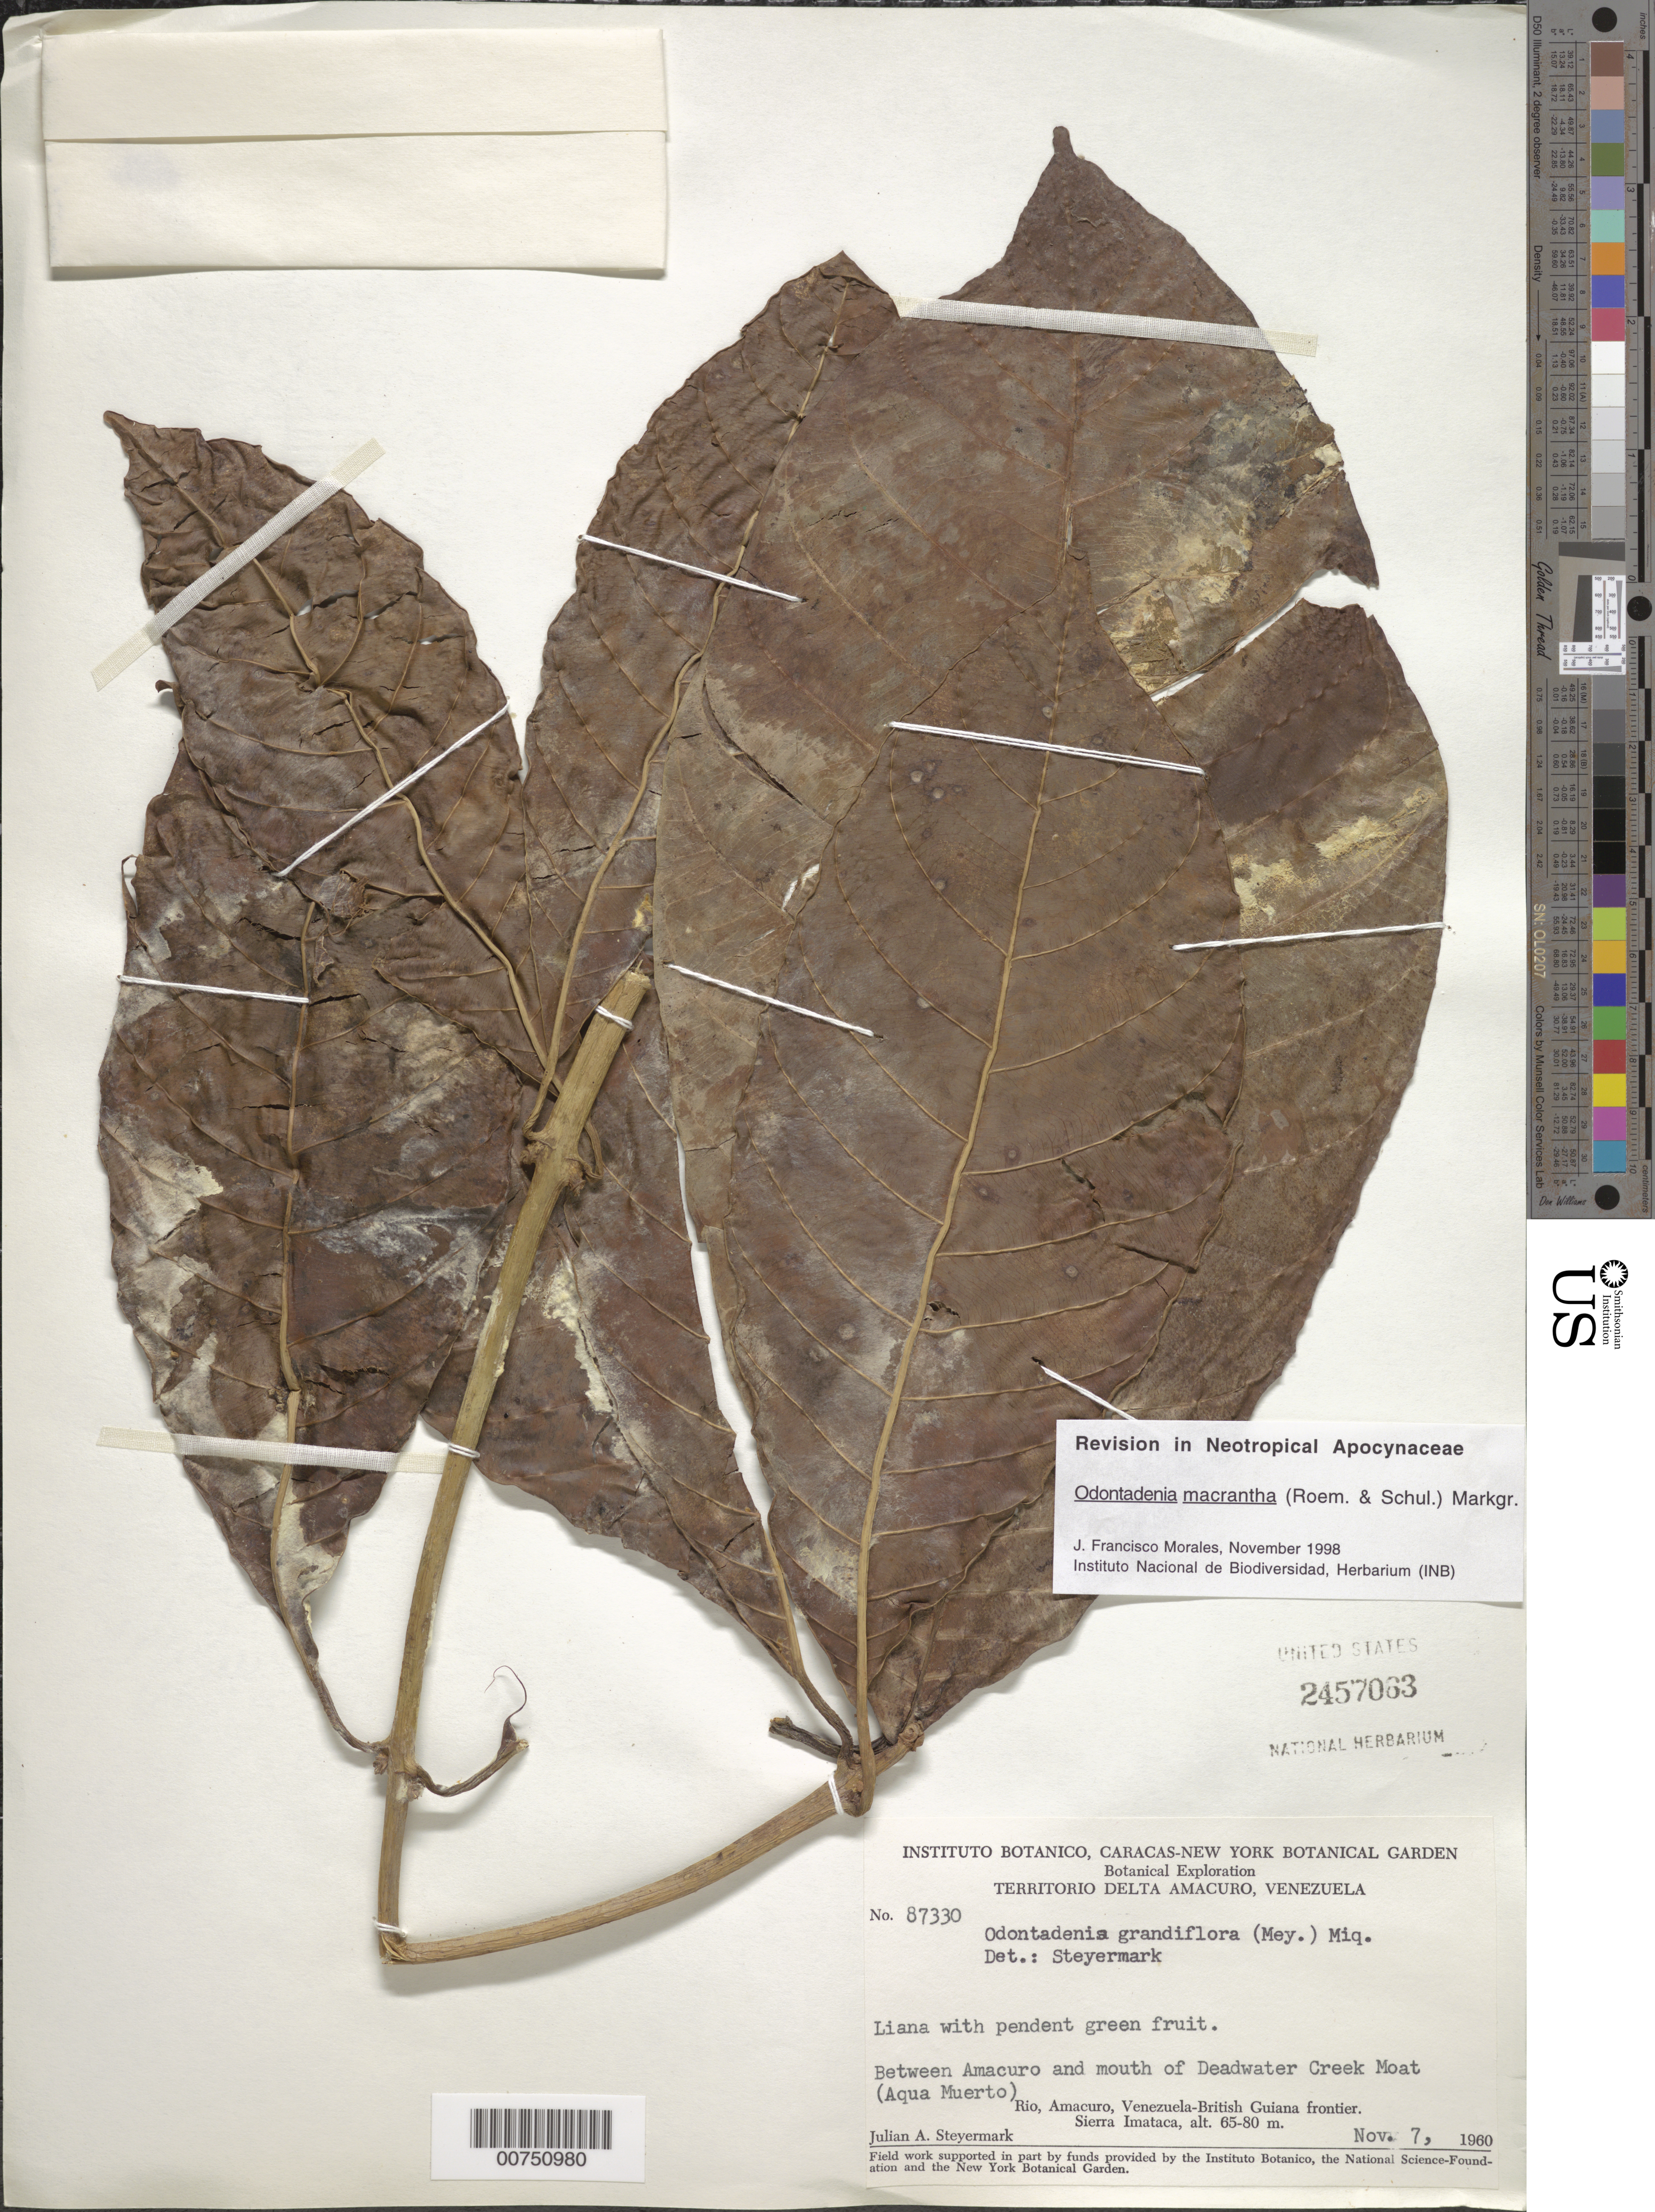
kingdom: Plantae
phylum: Tracheophyta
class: Magnoliopsida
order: Gentianales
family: Apocynaceae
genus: Odontadenia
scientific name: Odontadenia macrantha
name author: (Roem. & Schult.) Markgr.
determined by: Morales, J. F.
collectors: J. Steyermark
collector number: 87330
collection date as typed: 7-Nov-60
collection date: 1960-11-07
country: Venezuela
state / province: Delta Amacuro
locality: Río Amacuro to mouth of Deadwater Creek Moat (Agua Muerto), Sierra Imataca, Venezuela-Guyana border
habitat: Between Amacuro and mouth of Deadwater Creek Moat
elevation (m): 65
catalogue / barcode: US 2457063